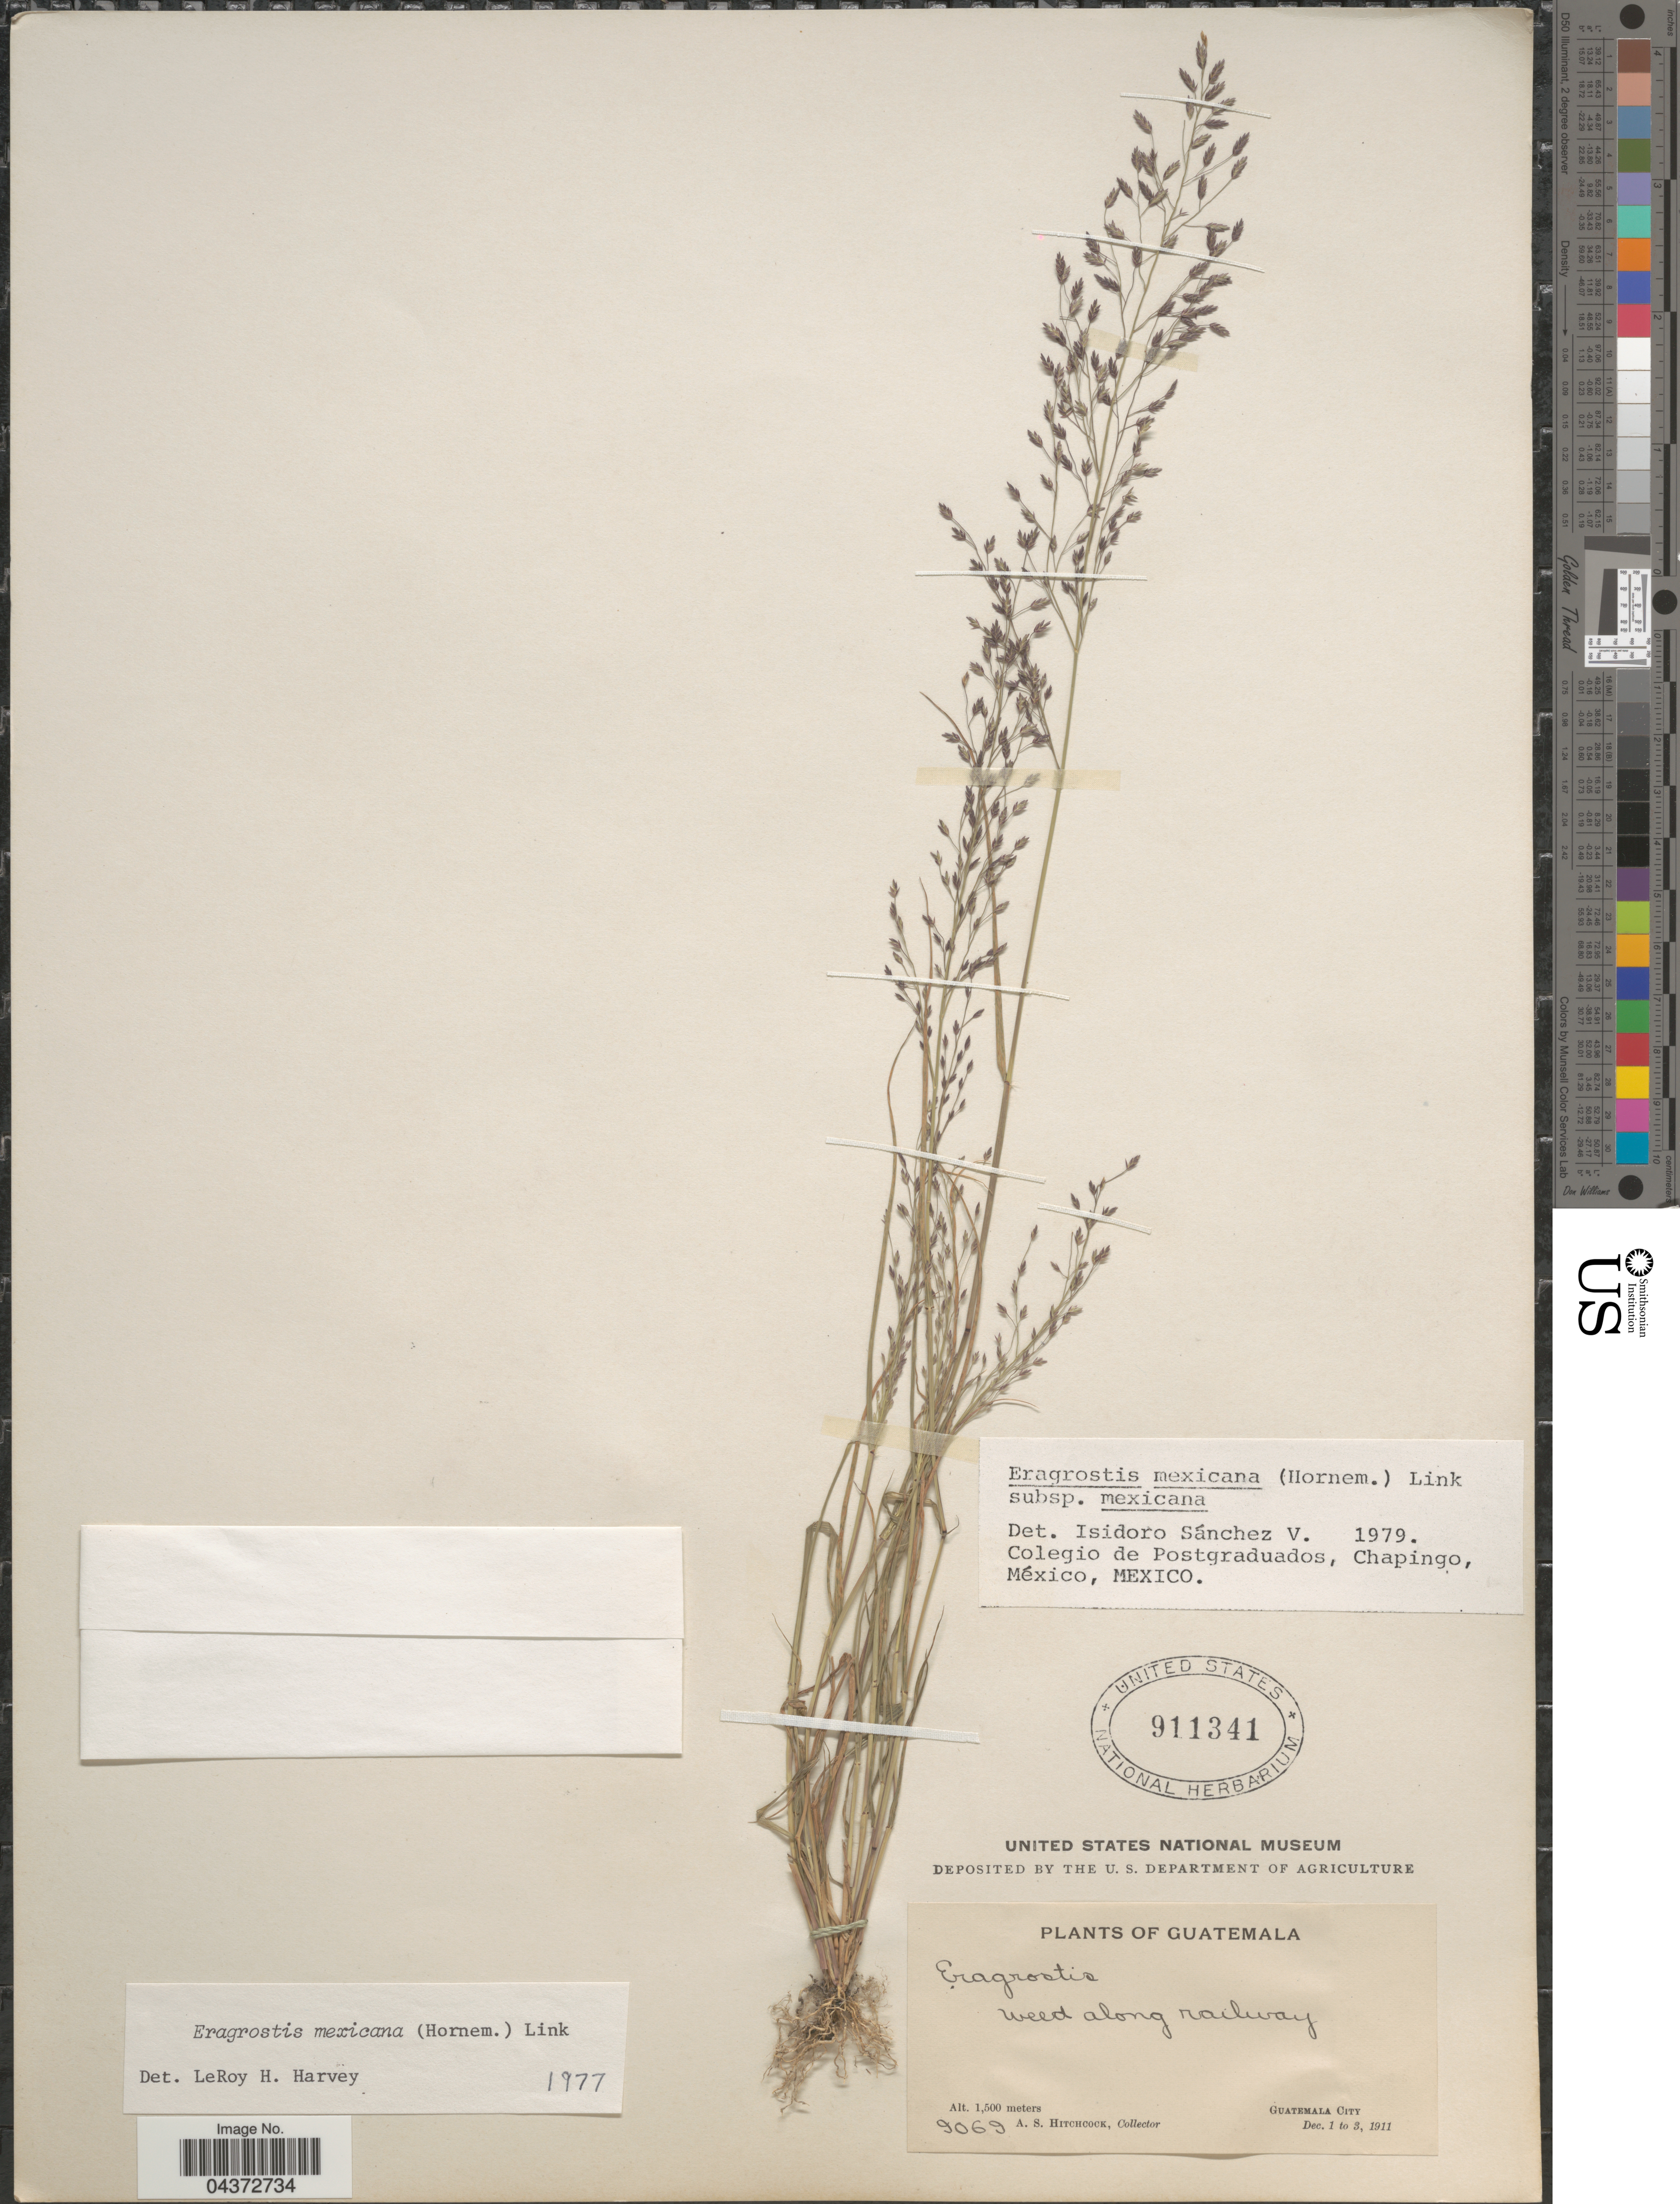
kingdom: Plantae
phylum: Tracheophyta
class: Liliopsida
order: Poales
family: Poaceae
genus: Eragrostis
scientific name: Eragrostis mexicana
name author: (Hornem.) Link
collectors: A. S. Hitchcock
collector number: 9069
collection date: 1911-12-01/1911-12-03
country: Guatemala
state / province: Guatemala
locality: Along railway. Guatemala City.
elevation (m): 1500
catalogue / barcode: US 911341